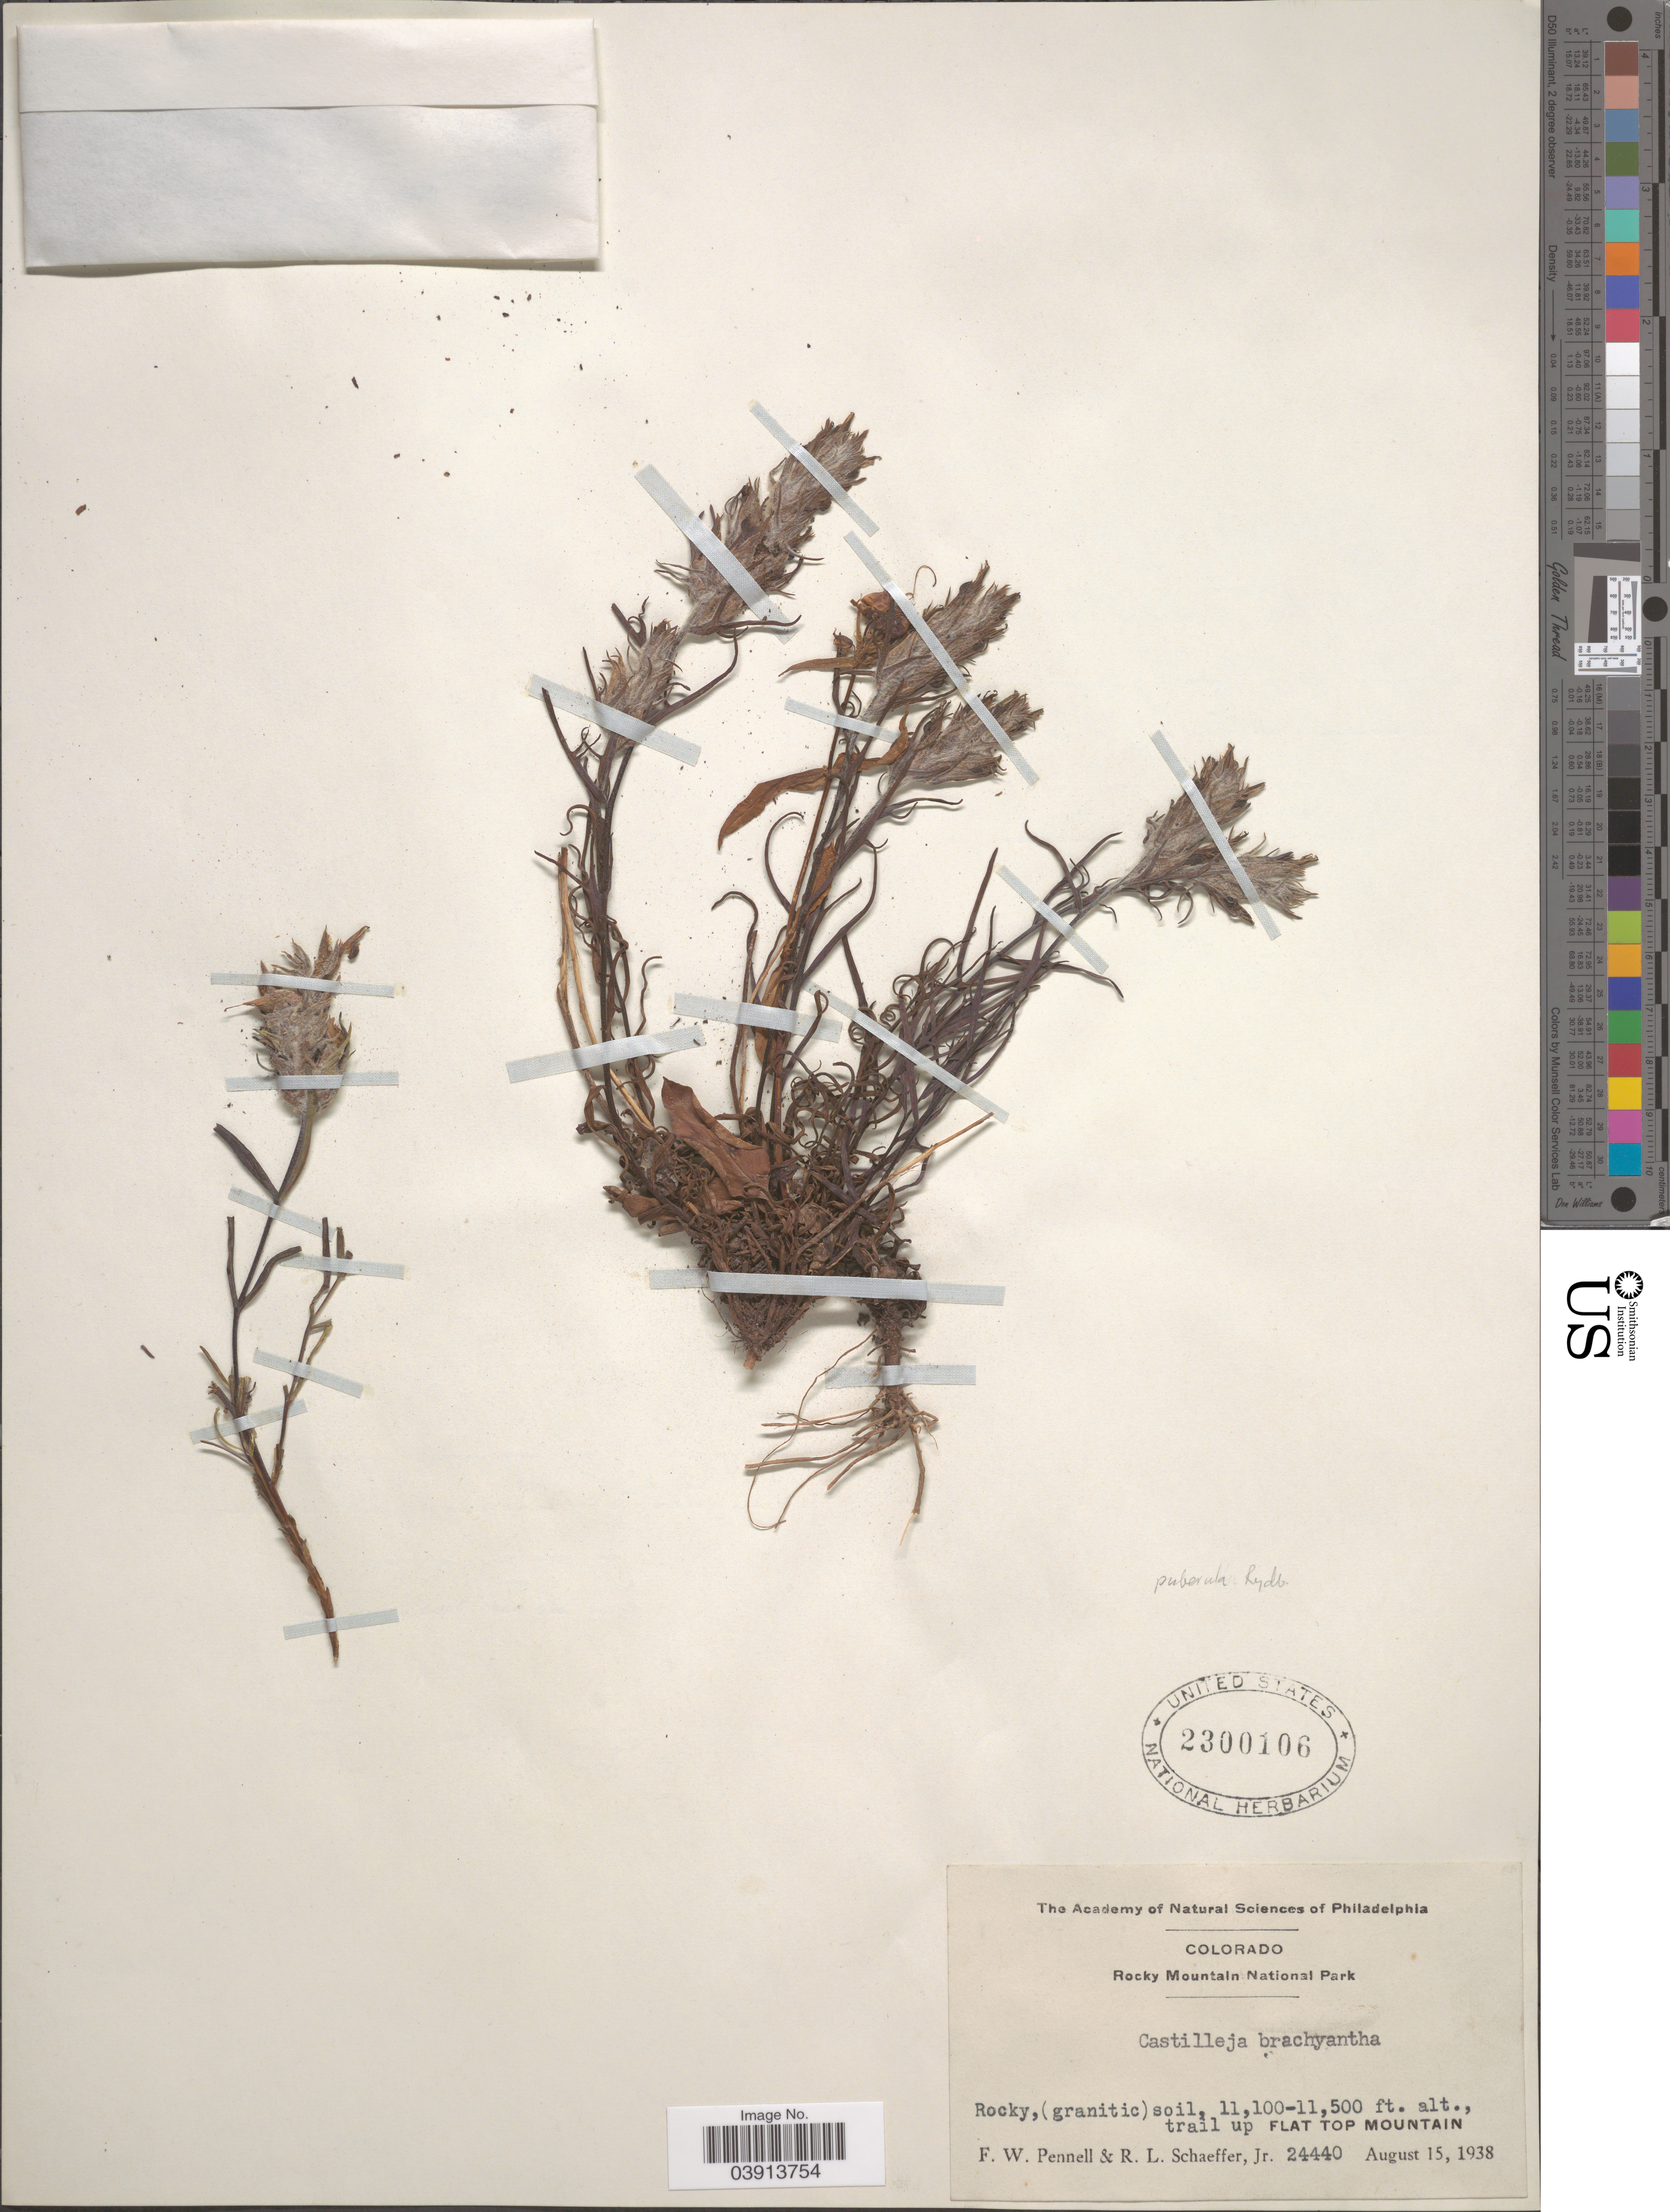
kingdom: Plantae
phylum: Tracheophyta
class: Magnoliopsida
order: Lamiales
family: Orobanchaceae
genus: Castilleja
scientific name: Castilleja puberula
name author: Rydb.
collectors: F. W. Pennell & R. L. Schaeffer Jr.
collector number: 24440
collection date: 1938-08-15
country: United States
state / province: Colorado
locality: Rocky Mountain National Park. Trail up Flat Top Mountain.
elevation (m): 3383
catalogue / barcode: US 2300106